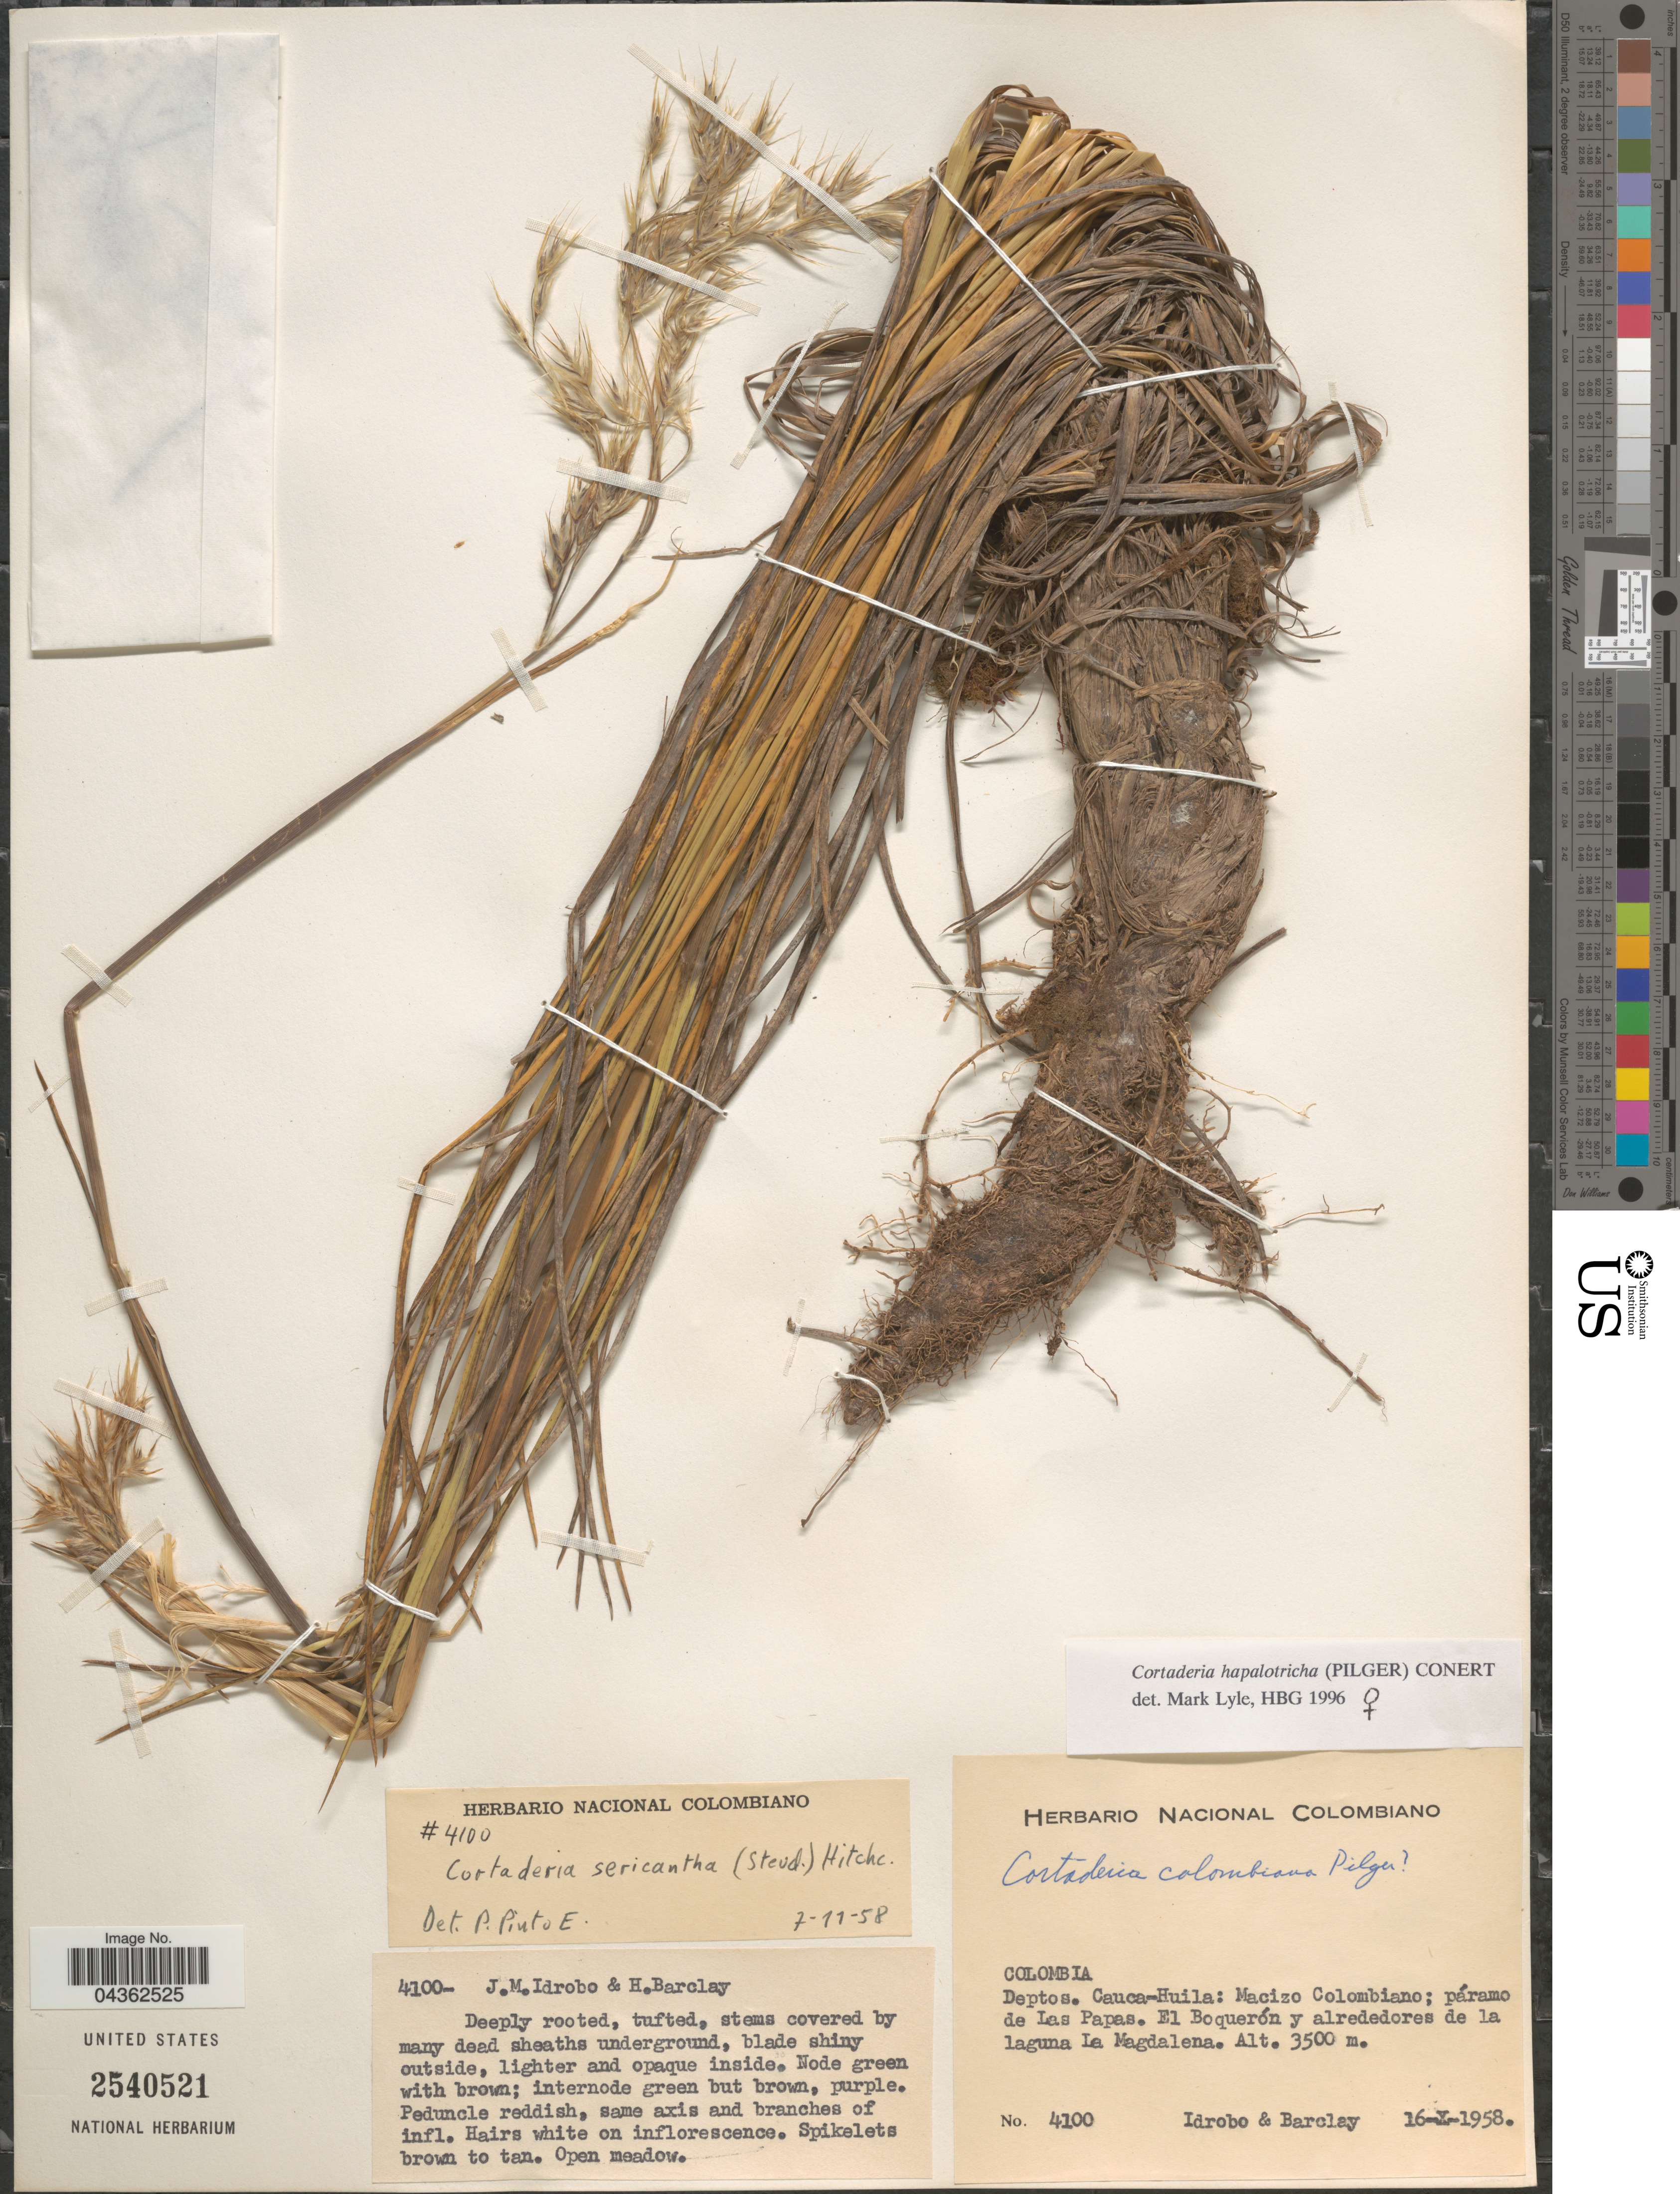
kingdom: Plantae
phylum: Tracheophyta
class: Liliopsida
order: Poales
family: Poaceae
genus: Cortaderia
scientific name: Cortaderia hapalotricha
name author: (Pilg.) Conert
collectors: J. M. Idrobo & H. G. Barclay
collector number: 4100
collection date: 1958-10-16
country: Colombia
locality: Deptos. Cauca-Huila: Macizo Colombiano; páramo de Las Papas. El Boquerón y alrededores de la laguna La Magdalena.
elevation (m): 3500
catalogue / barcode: US 2540521